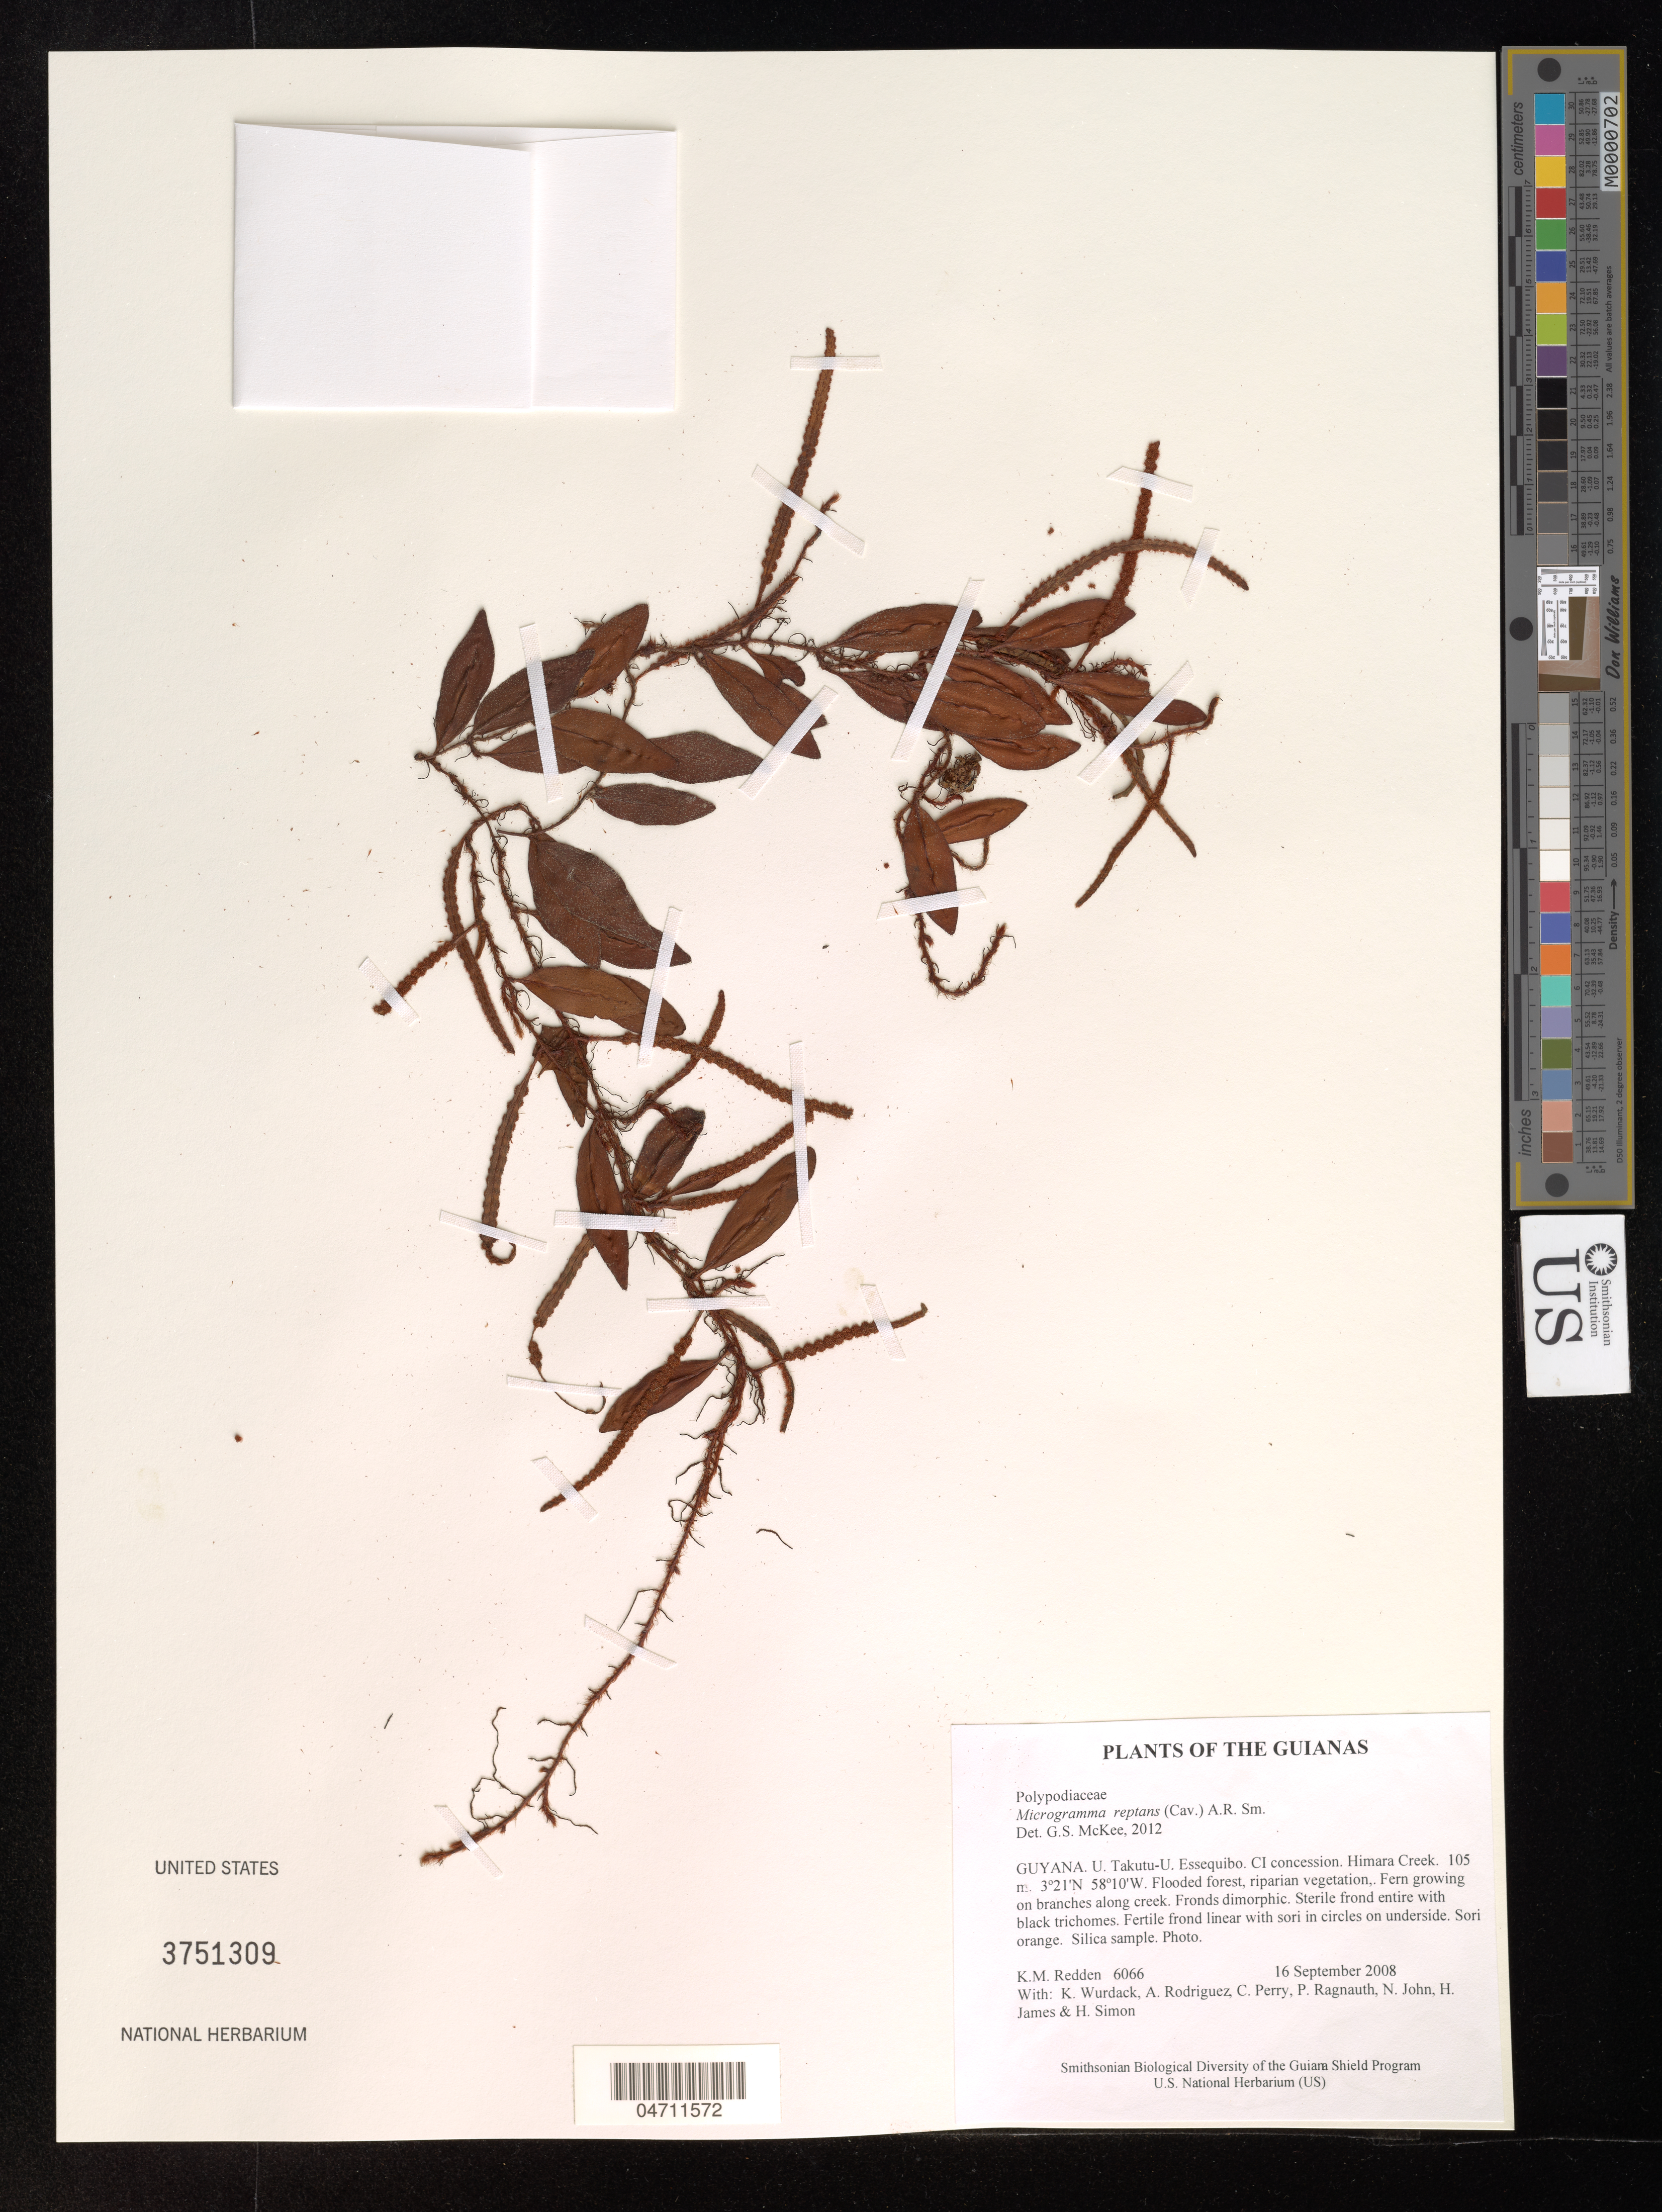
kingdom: Plantae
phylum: Tracheophyta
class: Polypodiopsida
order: Polypodiales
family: Polypodiaceae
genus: Microgramma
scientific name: Microgramma reptans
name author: (Cav.) A.R. Sm.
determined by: McKee, G. S., (US), NMNH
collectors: K. M. Redden, K. Wurdack, A. Rodriguez, C. Perry, P. Ragnauth, N. John, H. James & H. Simon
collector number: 6066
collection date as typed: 16 September 2008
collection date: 2008-09-16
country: Guyana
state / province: U. Takutu-U. Essequibo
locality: CI concession. Himara Creek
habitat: Flooded forest, riparian vegetation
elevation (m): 105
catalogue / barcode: US 3751309